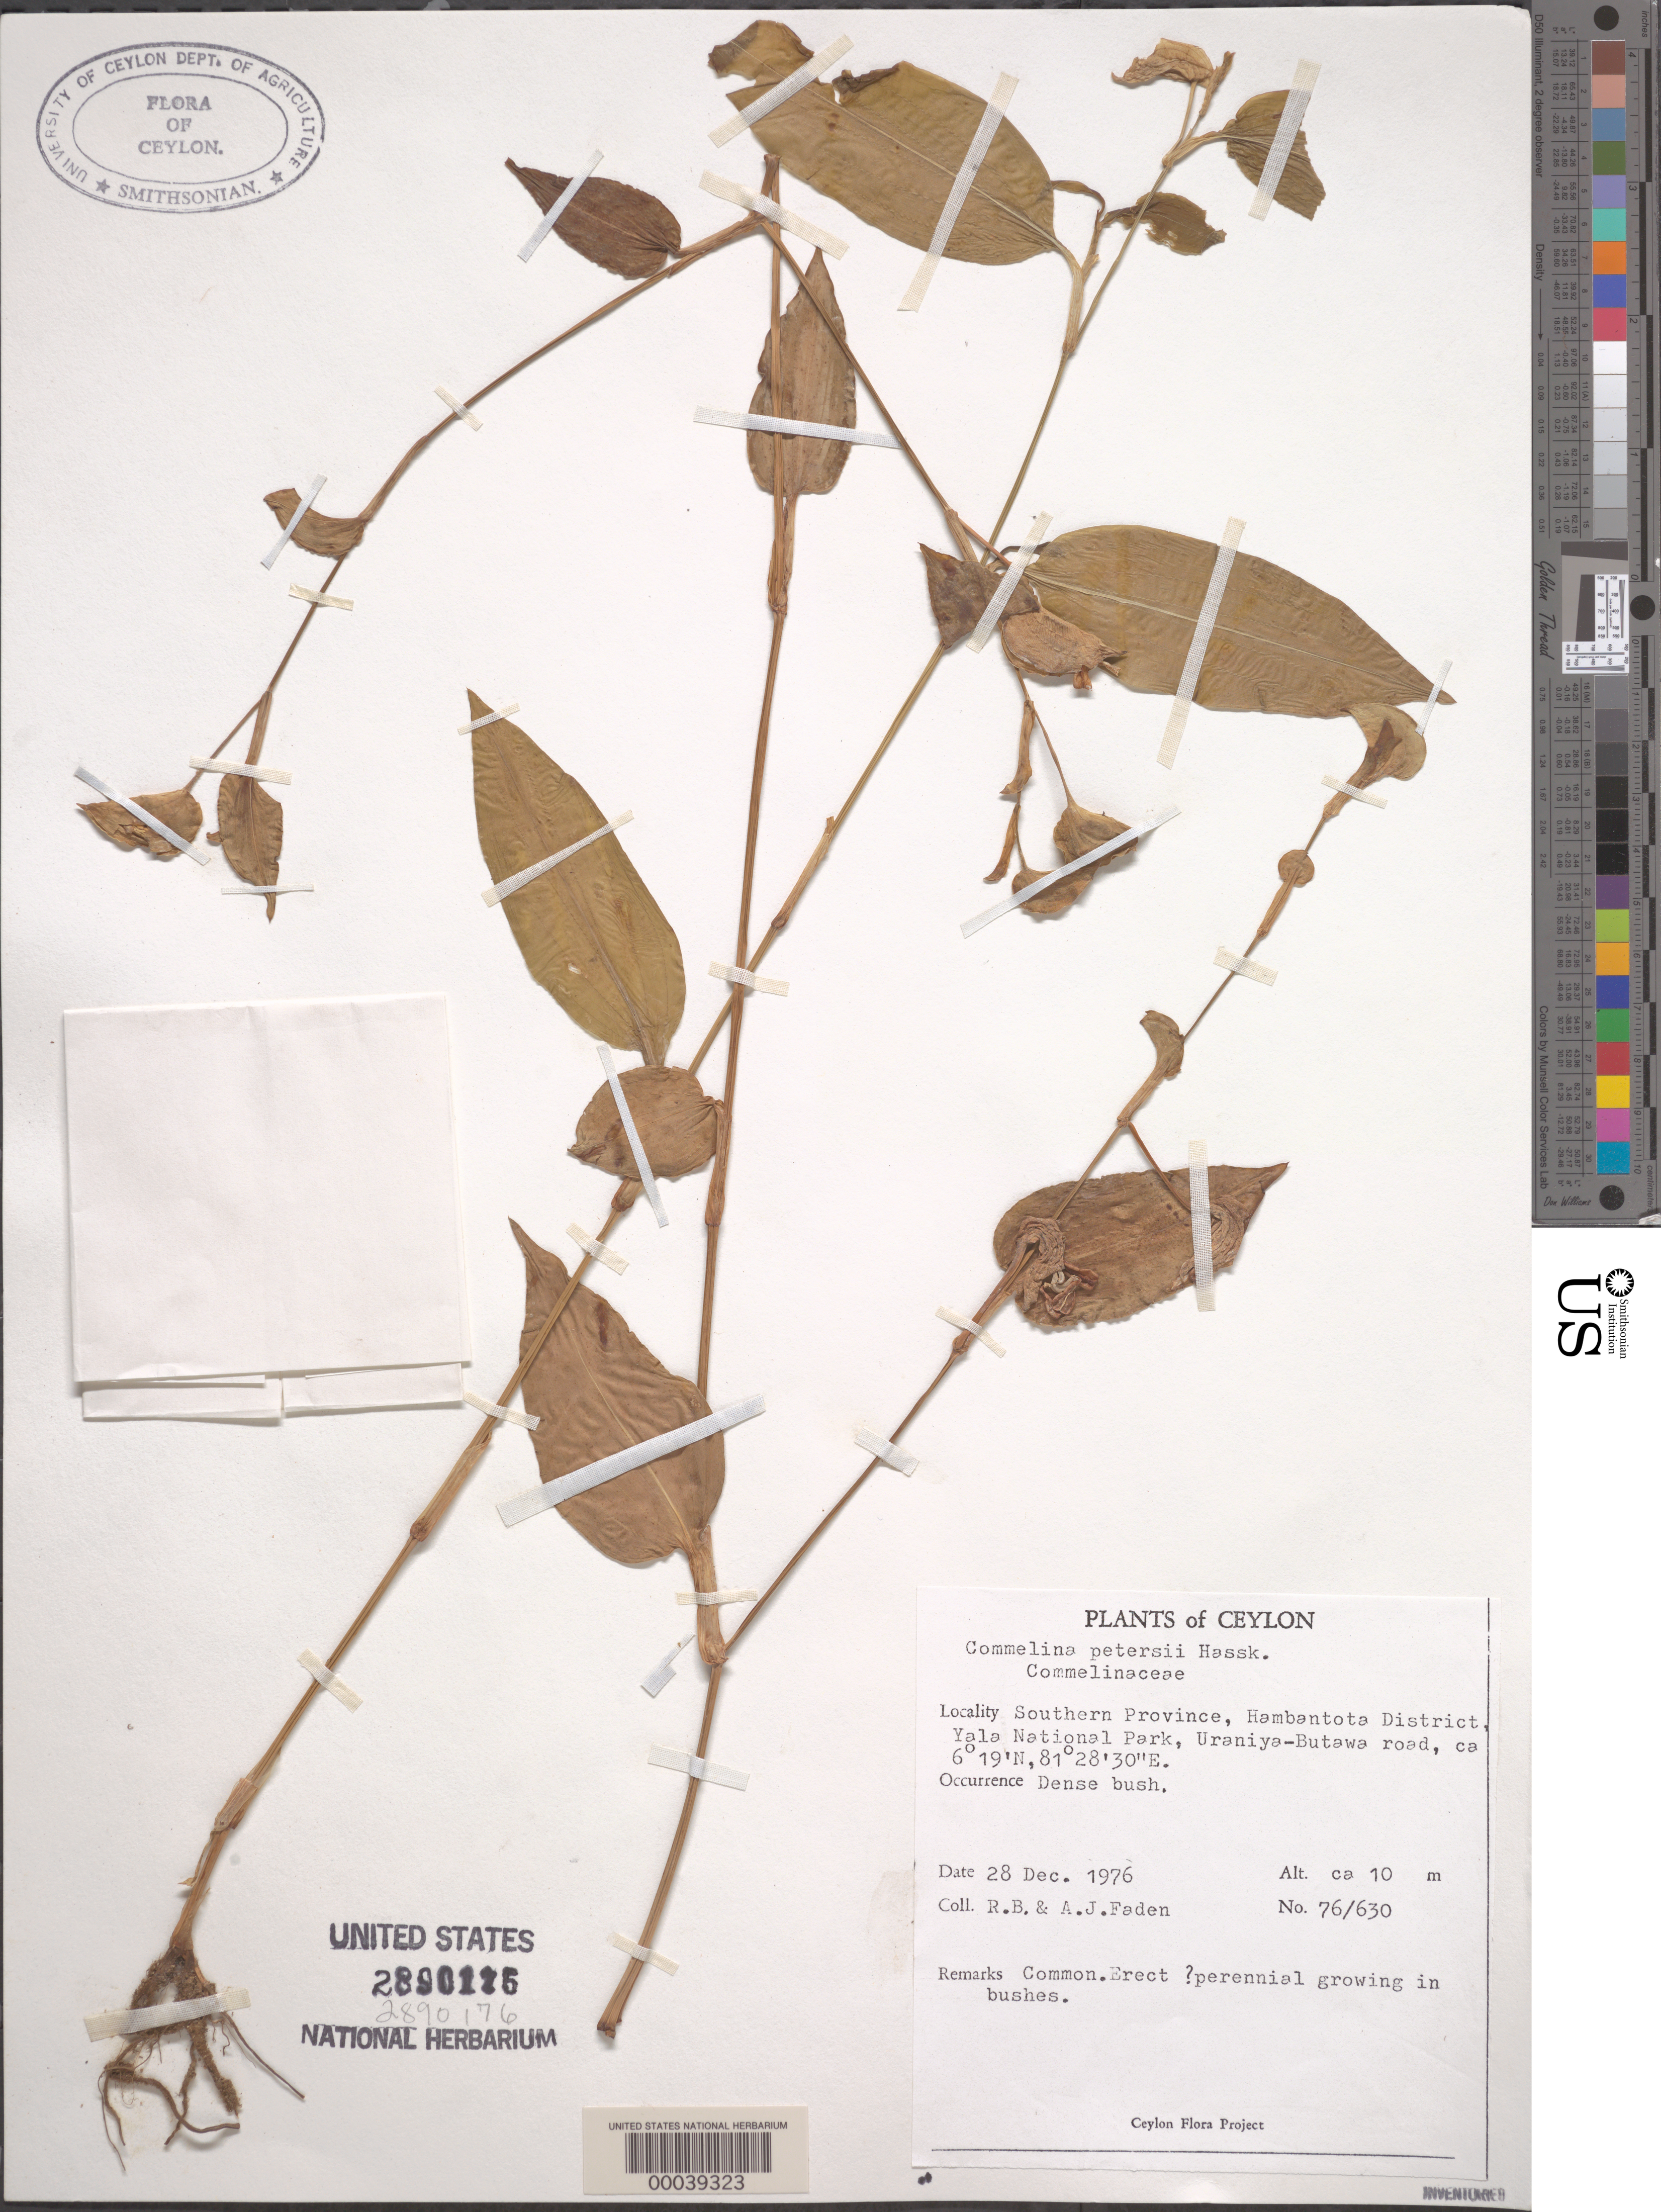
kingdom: Plantae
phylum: Tracheophyta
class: Liliopsida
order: Commelinales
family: Commelinaceae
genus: Commelina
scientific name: Commelina petersii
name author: Hassk.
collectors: R. B. Faden & A. J. Faden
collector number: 76/630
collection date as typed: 28 Dec 1976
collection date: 1976-12-28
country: Sri Lanka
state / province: Southern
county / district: Hambantota Dist.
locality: Yala national park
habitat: Dense bush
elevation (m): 10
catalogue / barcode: US 2890176